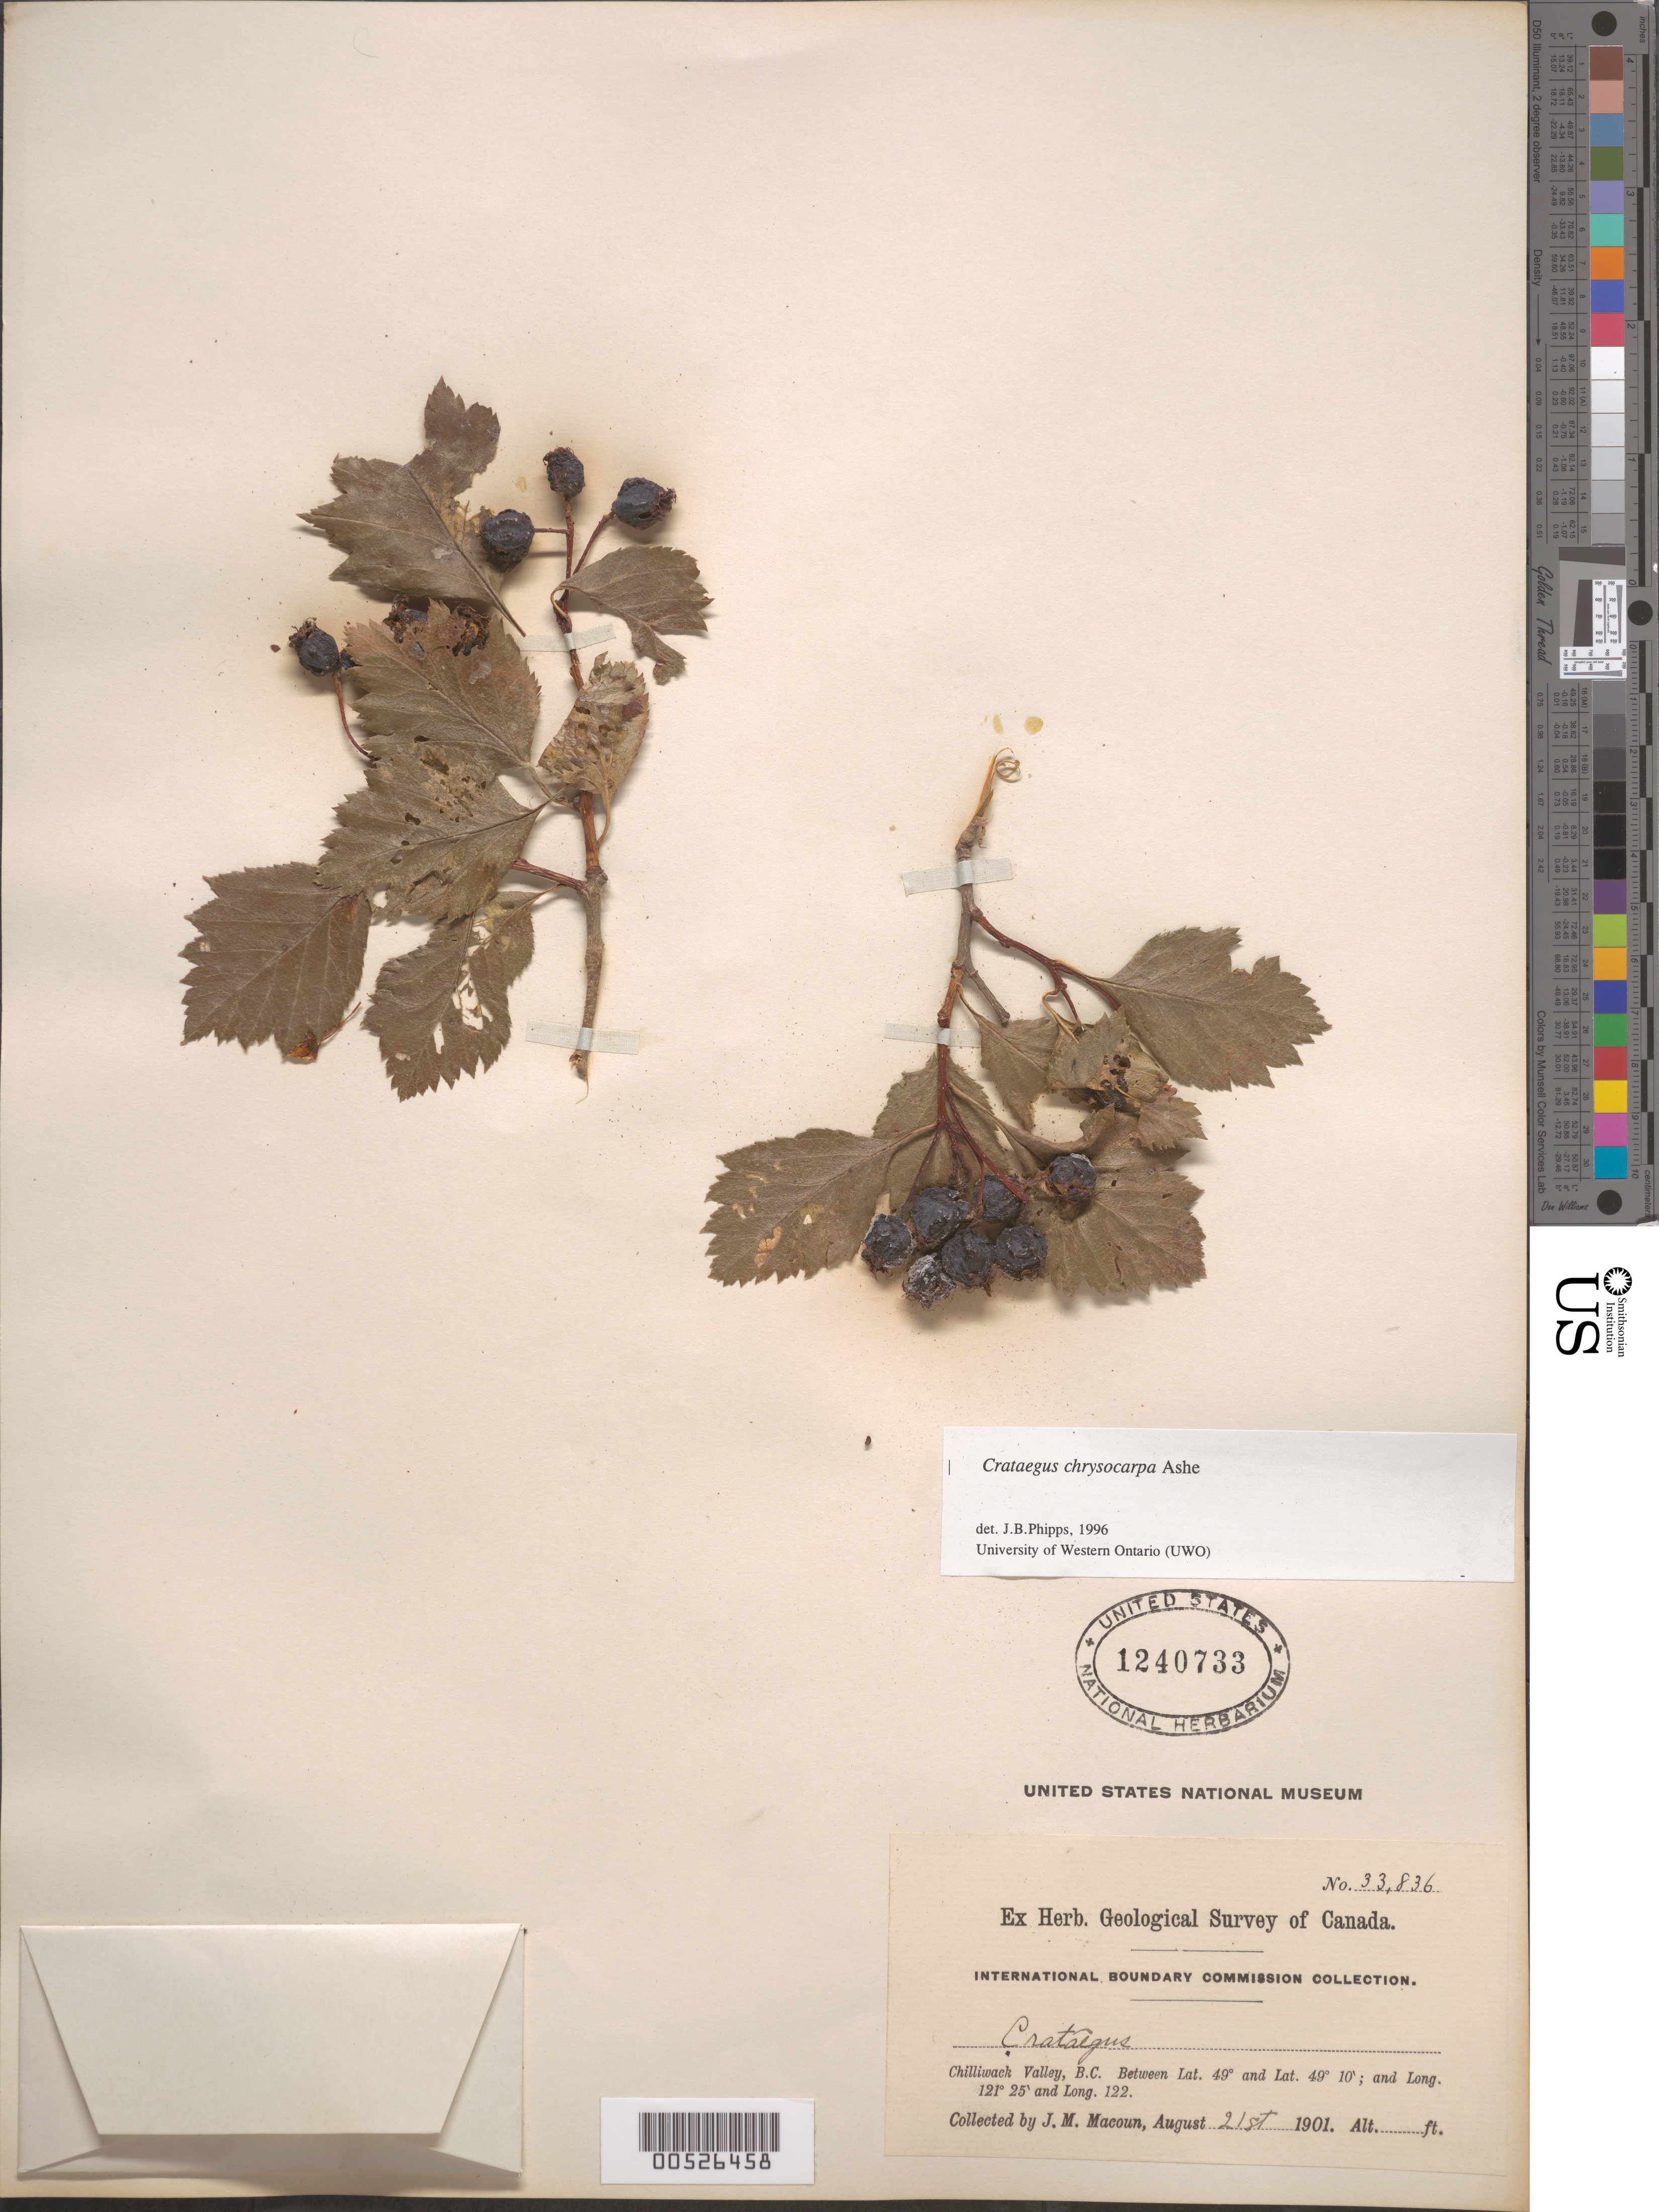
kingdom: Plantae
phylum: Tracheophyta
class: Magnoliopsida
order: Rosales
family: Rosaceae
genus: Crataegus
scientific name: Crataegus chrysocarpa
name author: Ashe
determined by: Phipps, James B., (UWO), University of Western Ontario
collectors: J. M. Macoun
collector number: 33836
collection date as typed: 21 Aug 1901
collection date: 1901-08-21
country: Canada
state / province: British Columbia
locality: Chilliwack Valley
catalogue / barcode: US 1240733